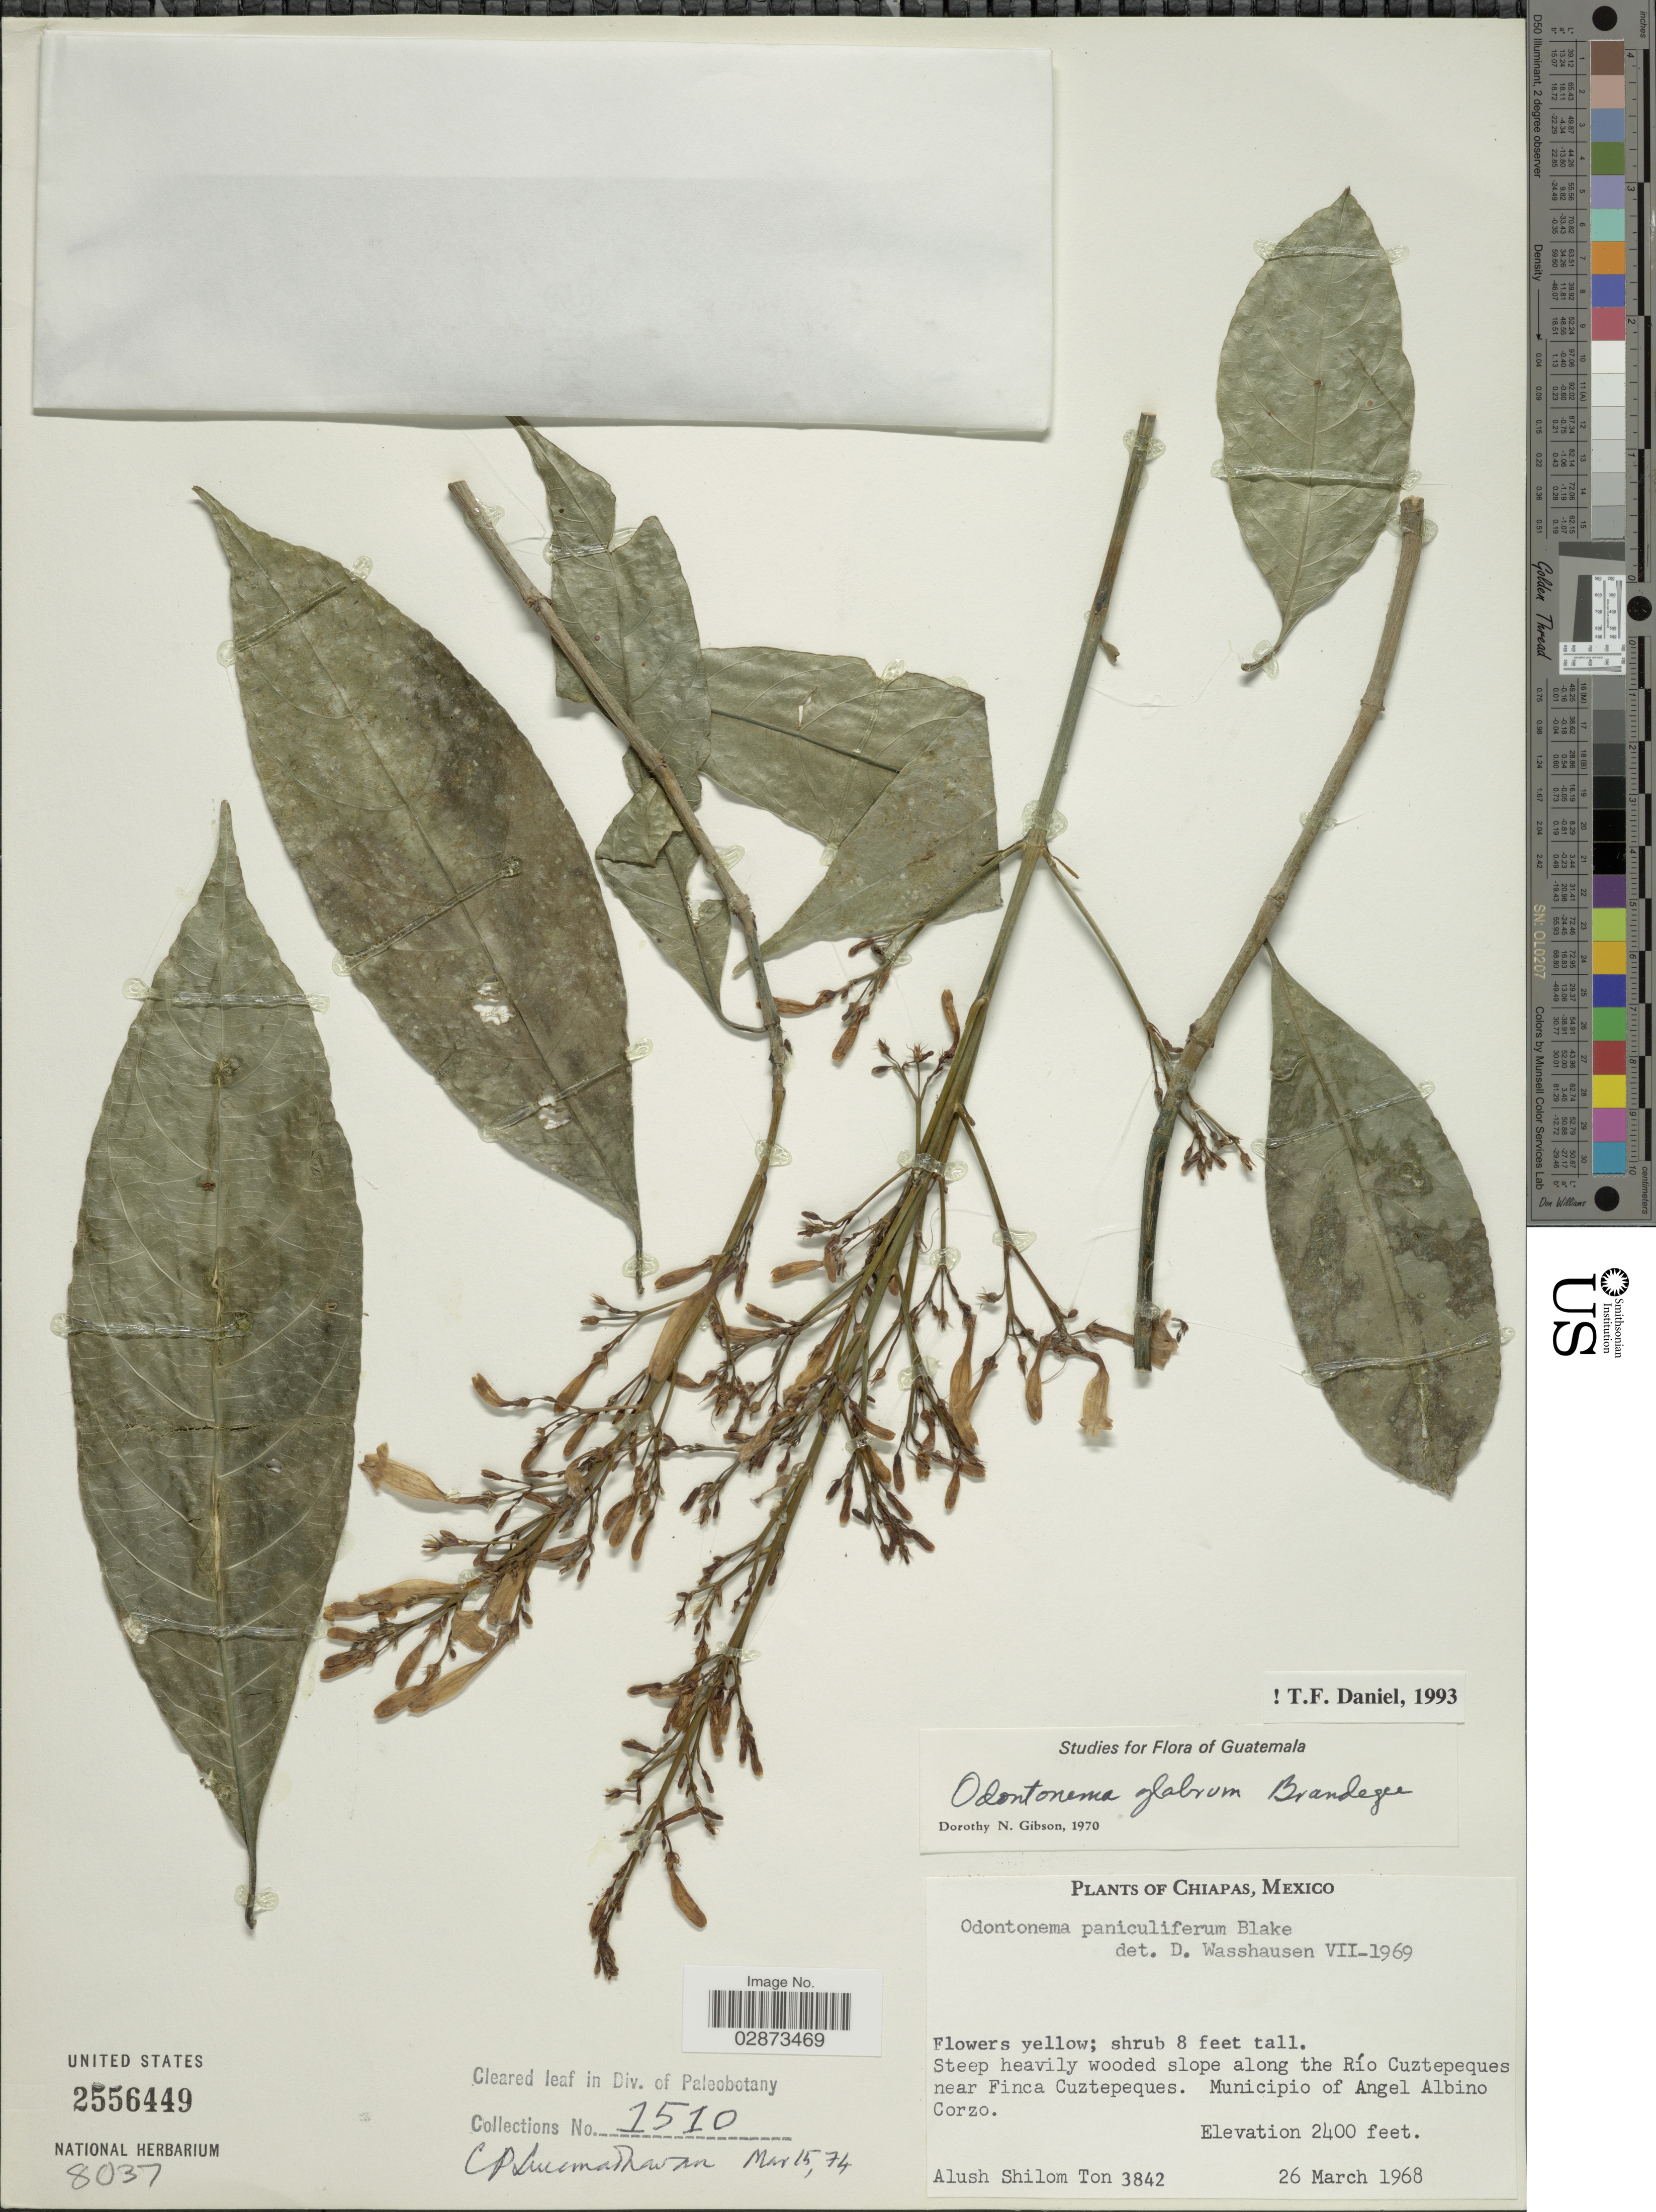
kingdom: Plantae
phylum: Tracheophyta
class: Magnoliopsida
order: Lamiales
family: Acanthaceae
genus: Odontonema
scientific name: Odontonema glabrum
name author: Brandegee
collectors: A. M. Ton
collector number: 3842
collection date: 1968-03-26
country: Mexico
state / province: Chiapas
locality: Steep heavily wooded slope along the Río Cuztepeques near Finca Cuztepeques, Municipio of Angel Albino Corzo.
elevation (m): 732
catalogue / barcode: US 2556449